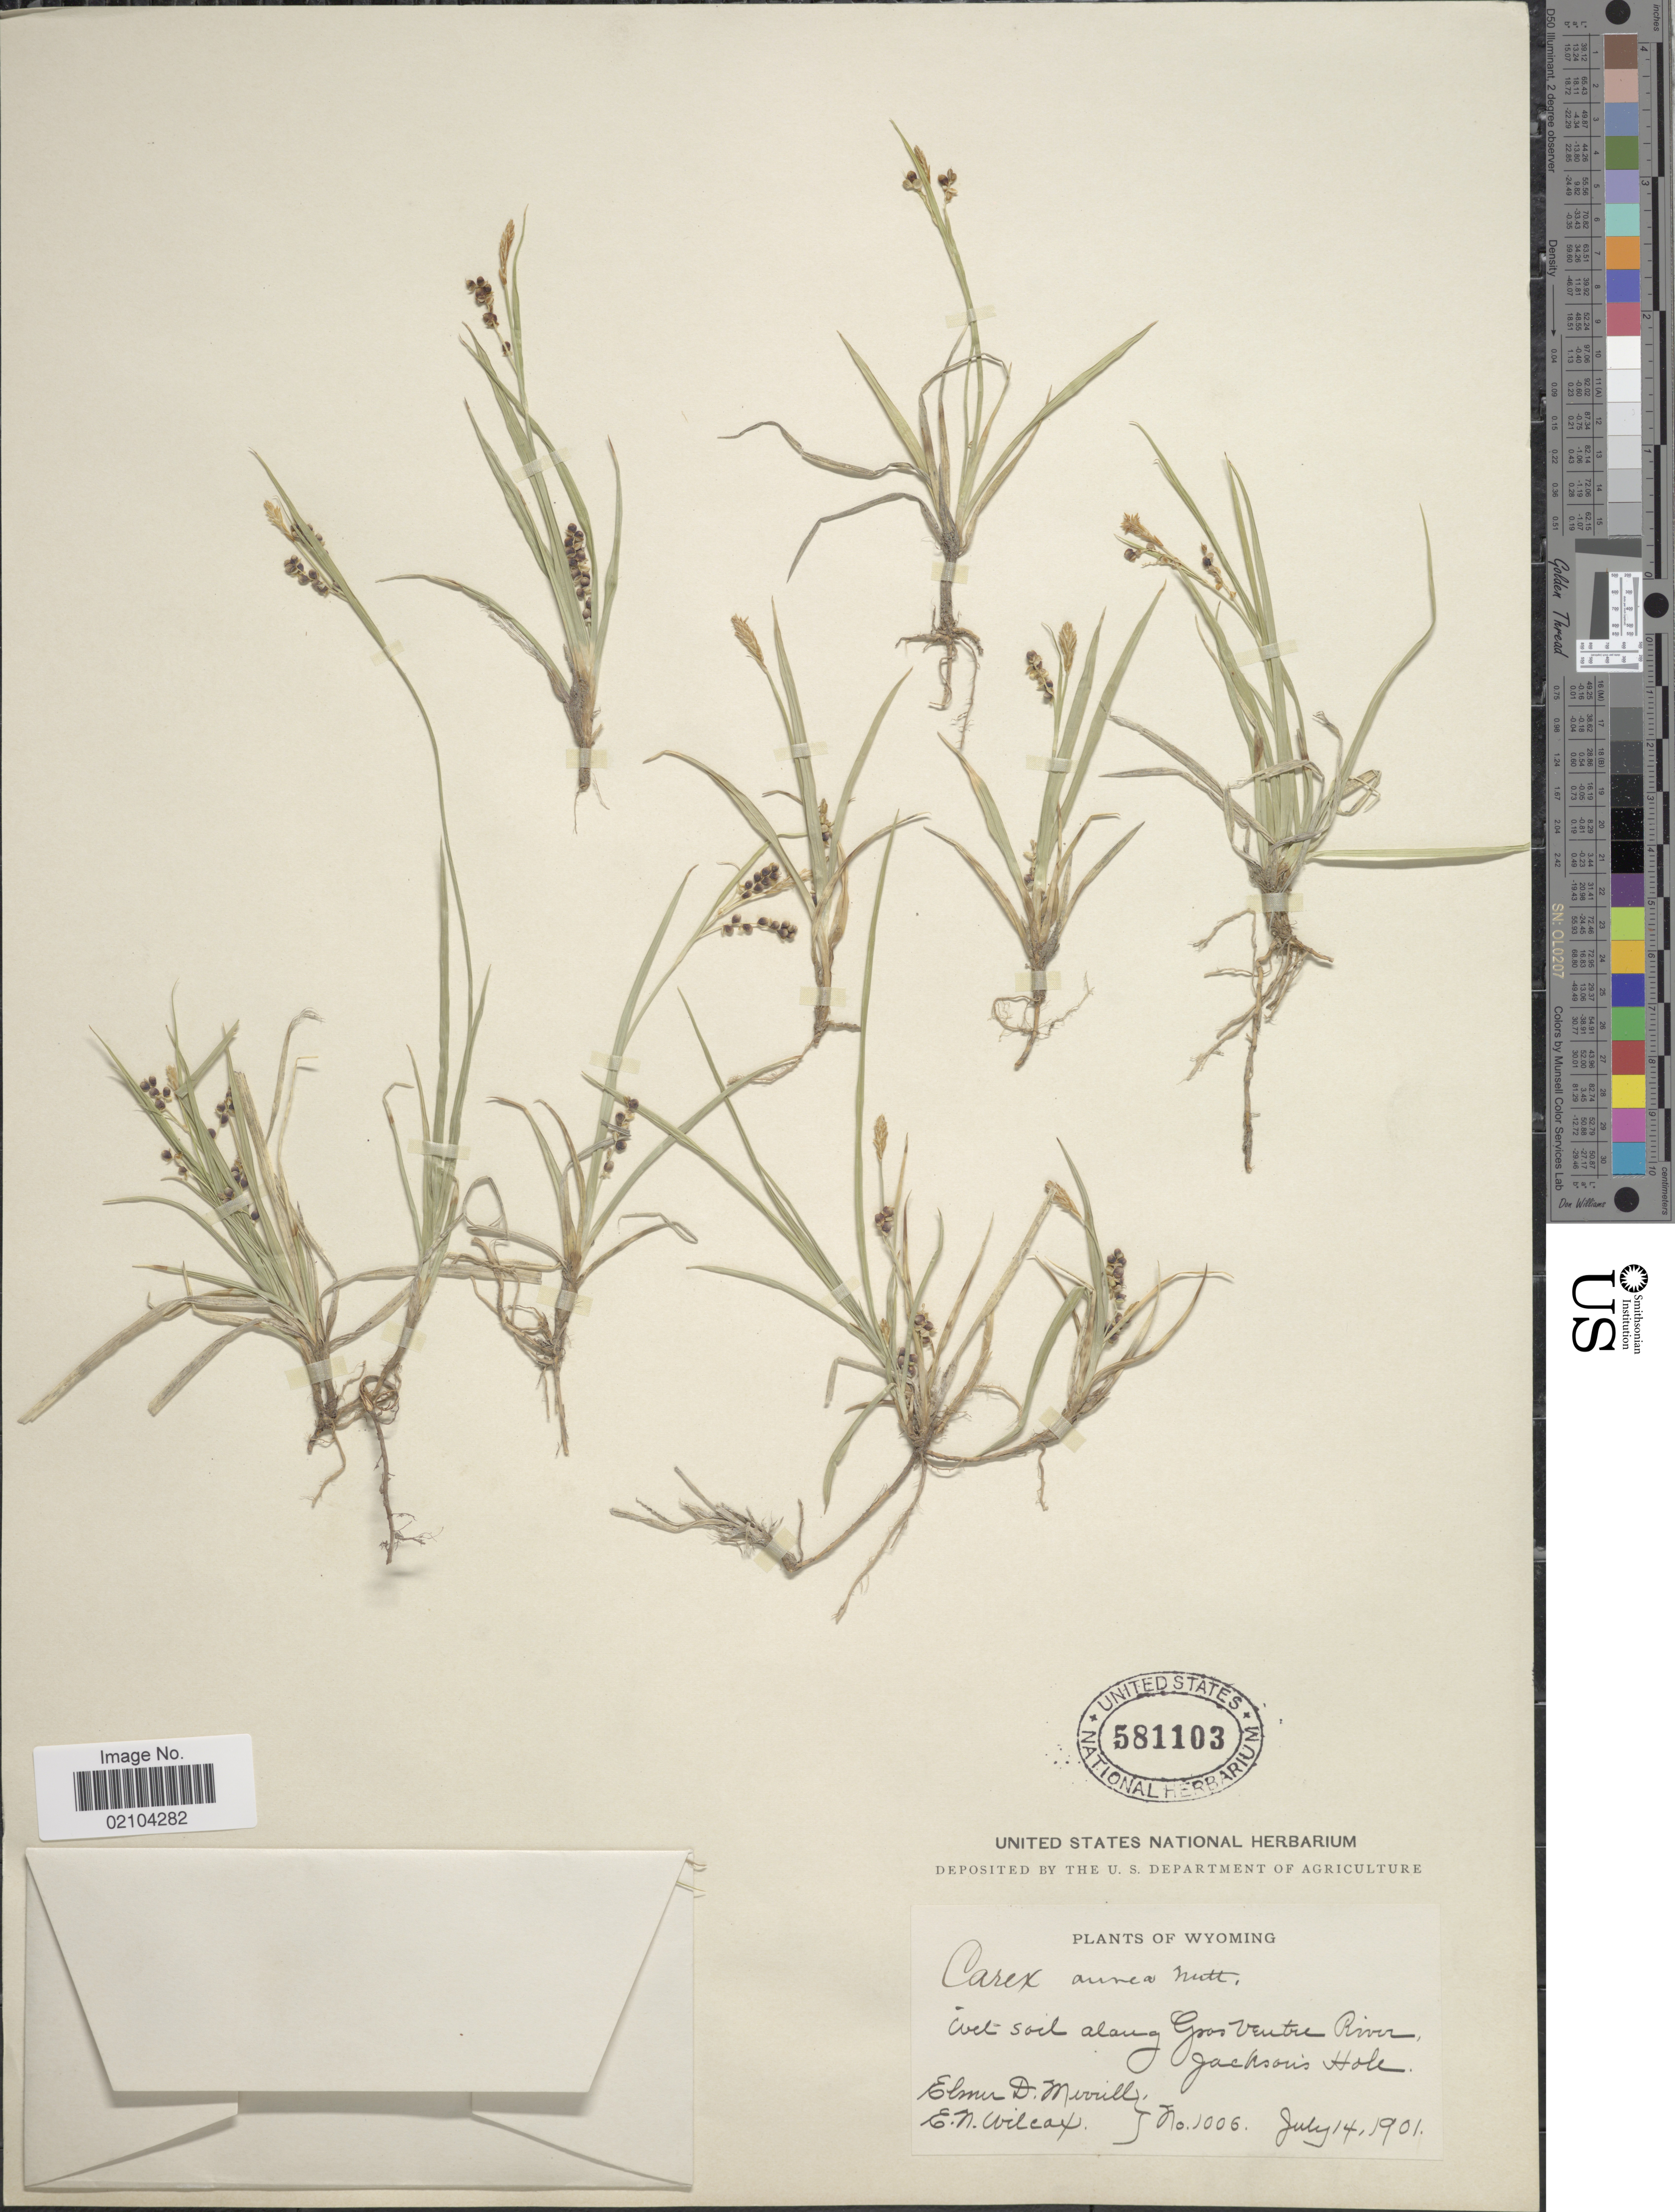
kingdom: Plantae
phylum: Tracheophyta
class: Liliopsida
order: Poales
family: Cyperaceae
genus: Carex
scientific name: Carex aurea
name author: Nutt.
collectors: E. D. Merrill & E. Wilcox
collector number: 1006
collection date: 1901-07-14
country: United States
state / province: Wyoming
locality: Wet soil along Gros Ventre River, Jackson's Hole.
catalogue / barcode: US 581103